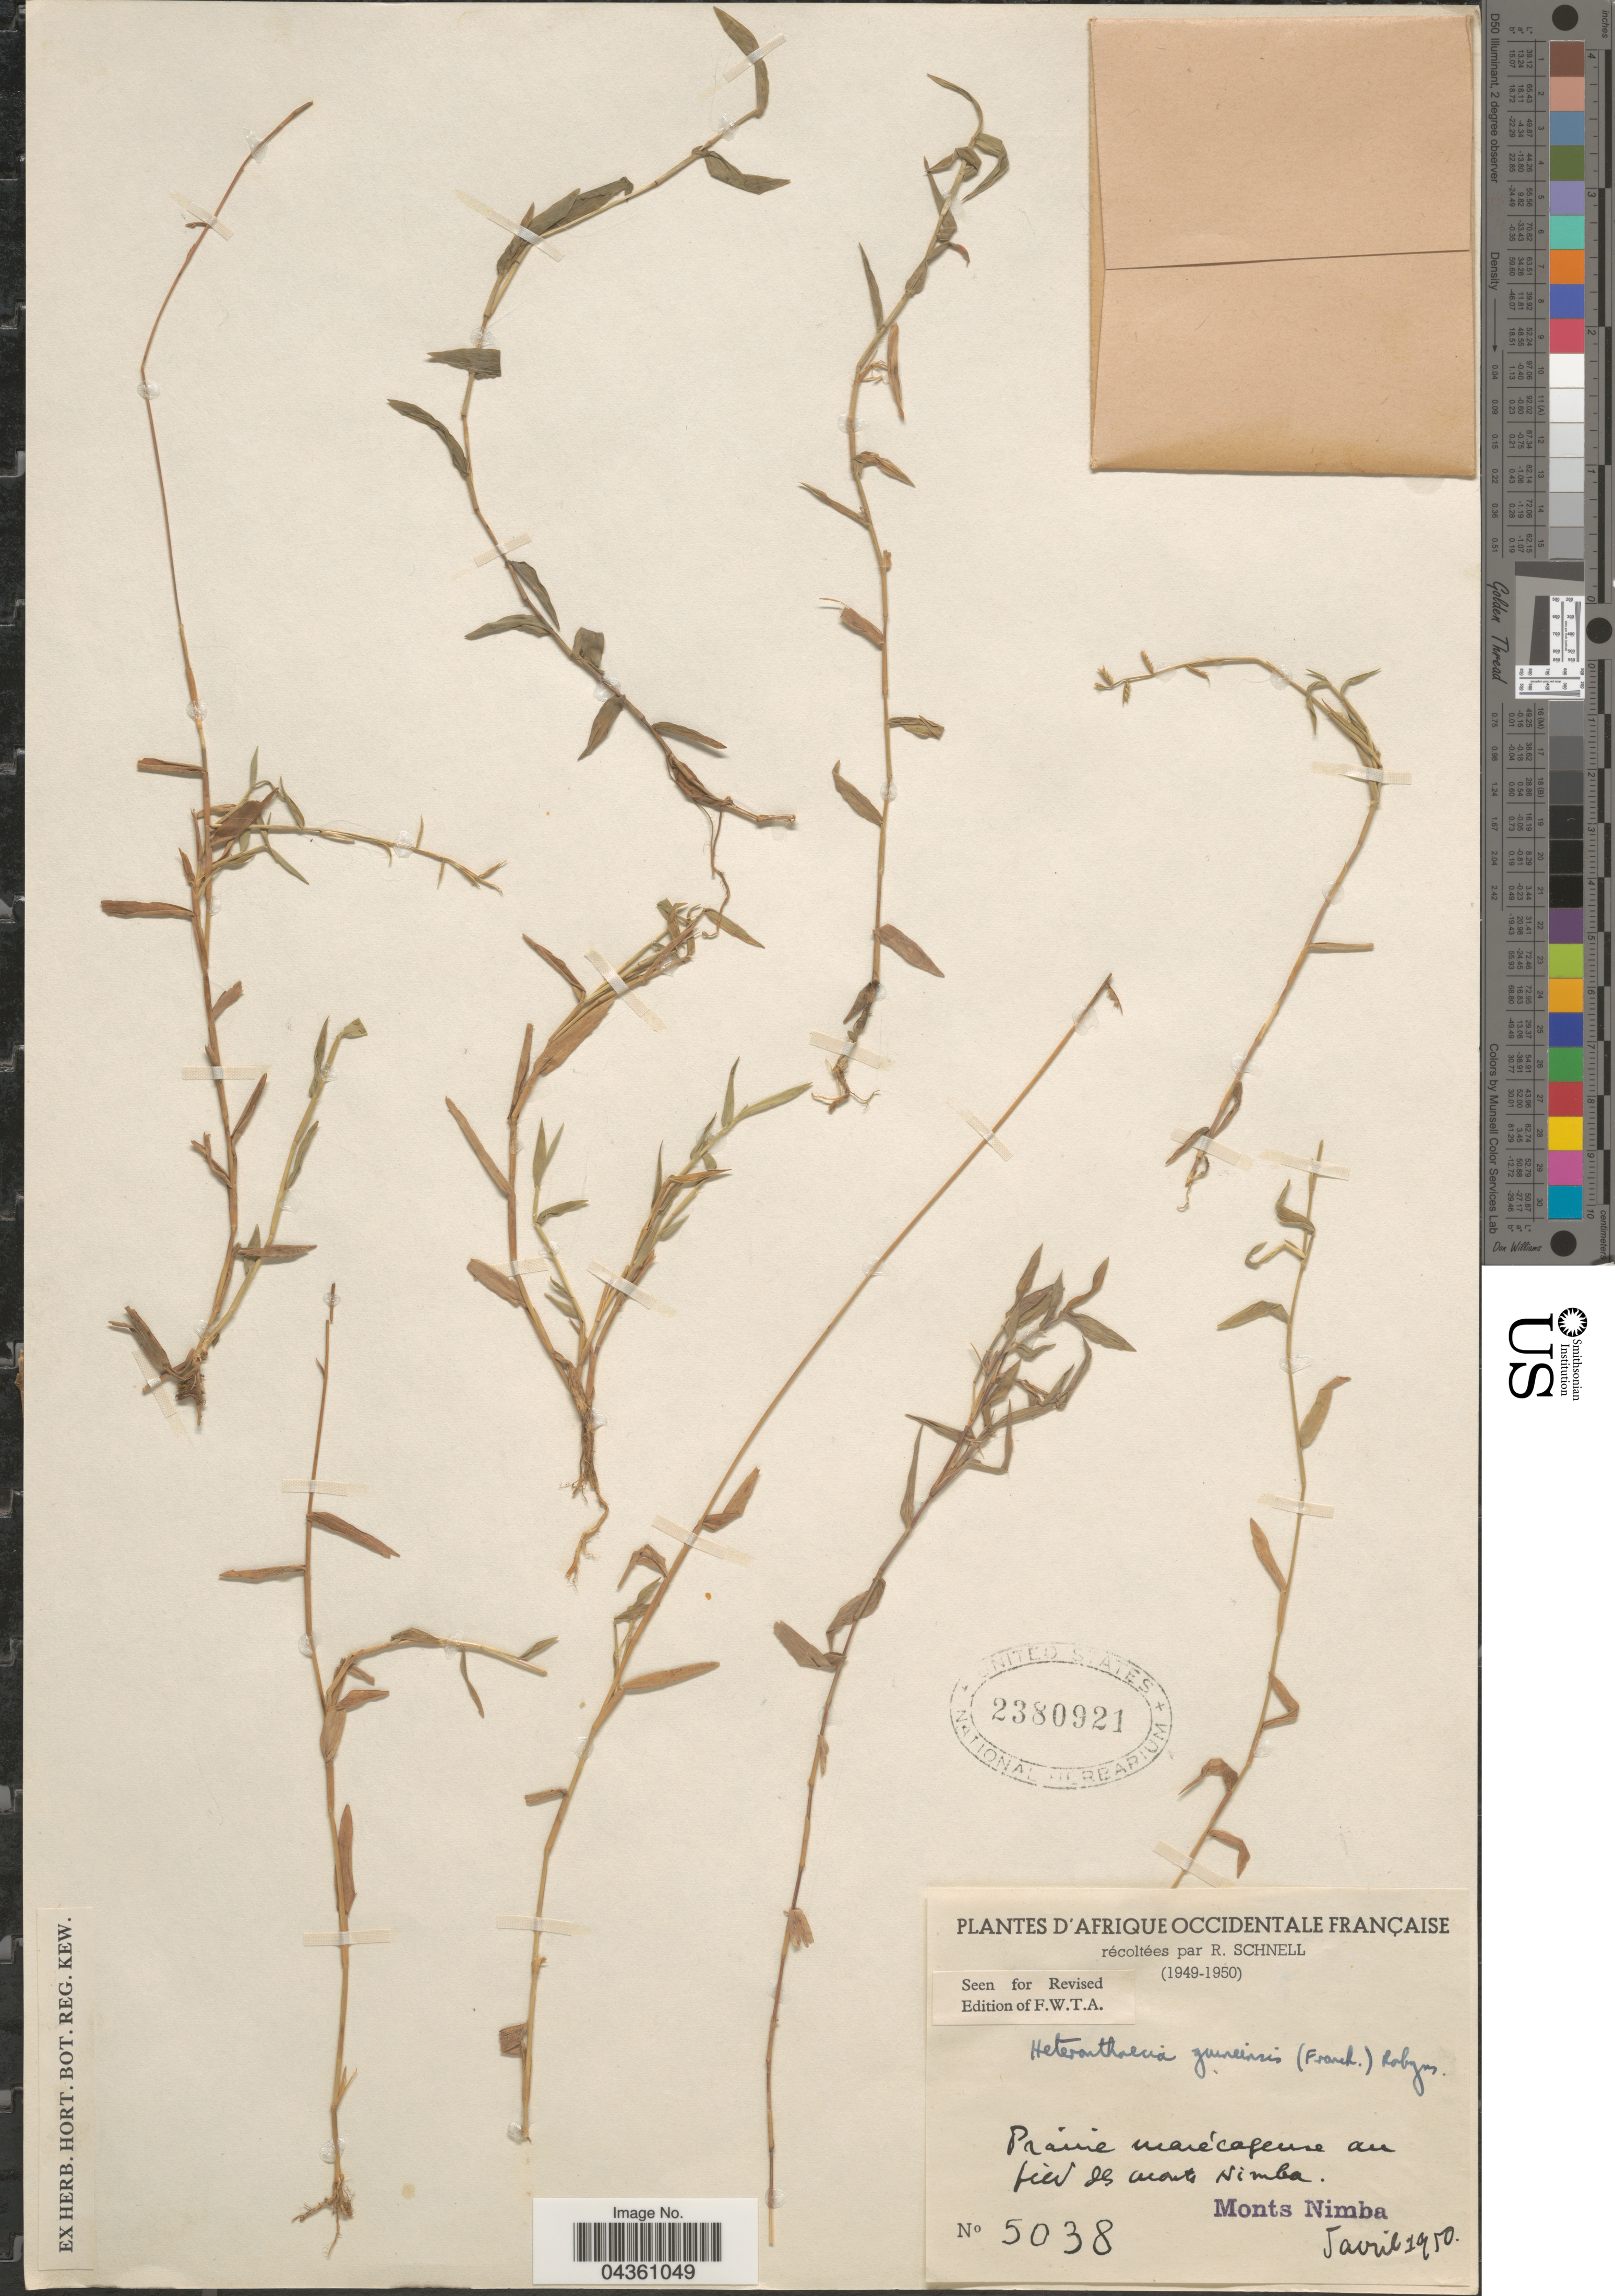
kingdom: Plantae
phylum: Tracheophyta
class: Liliopsida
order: Poales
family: Poaceae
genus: Heteranthoecia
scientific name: Heteranthoecia guineensis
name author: (Franch.) Robyns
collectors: R. Schnell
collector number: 5038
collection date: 1950-04-05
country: Liberia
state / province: Nimba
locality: D'Afrique Occidentale Française. Prairie marécageuse au pied de monts Nimba. Monts Nimba.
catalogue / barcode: US 2380921